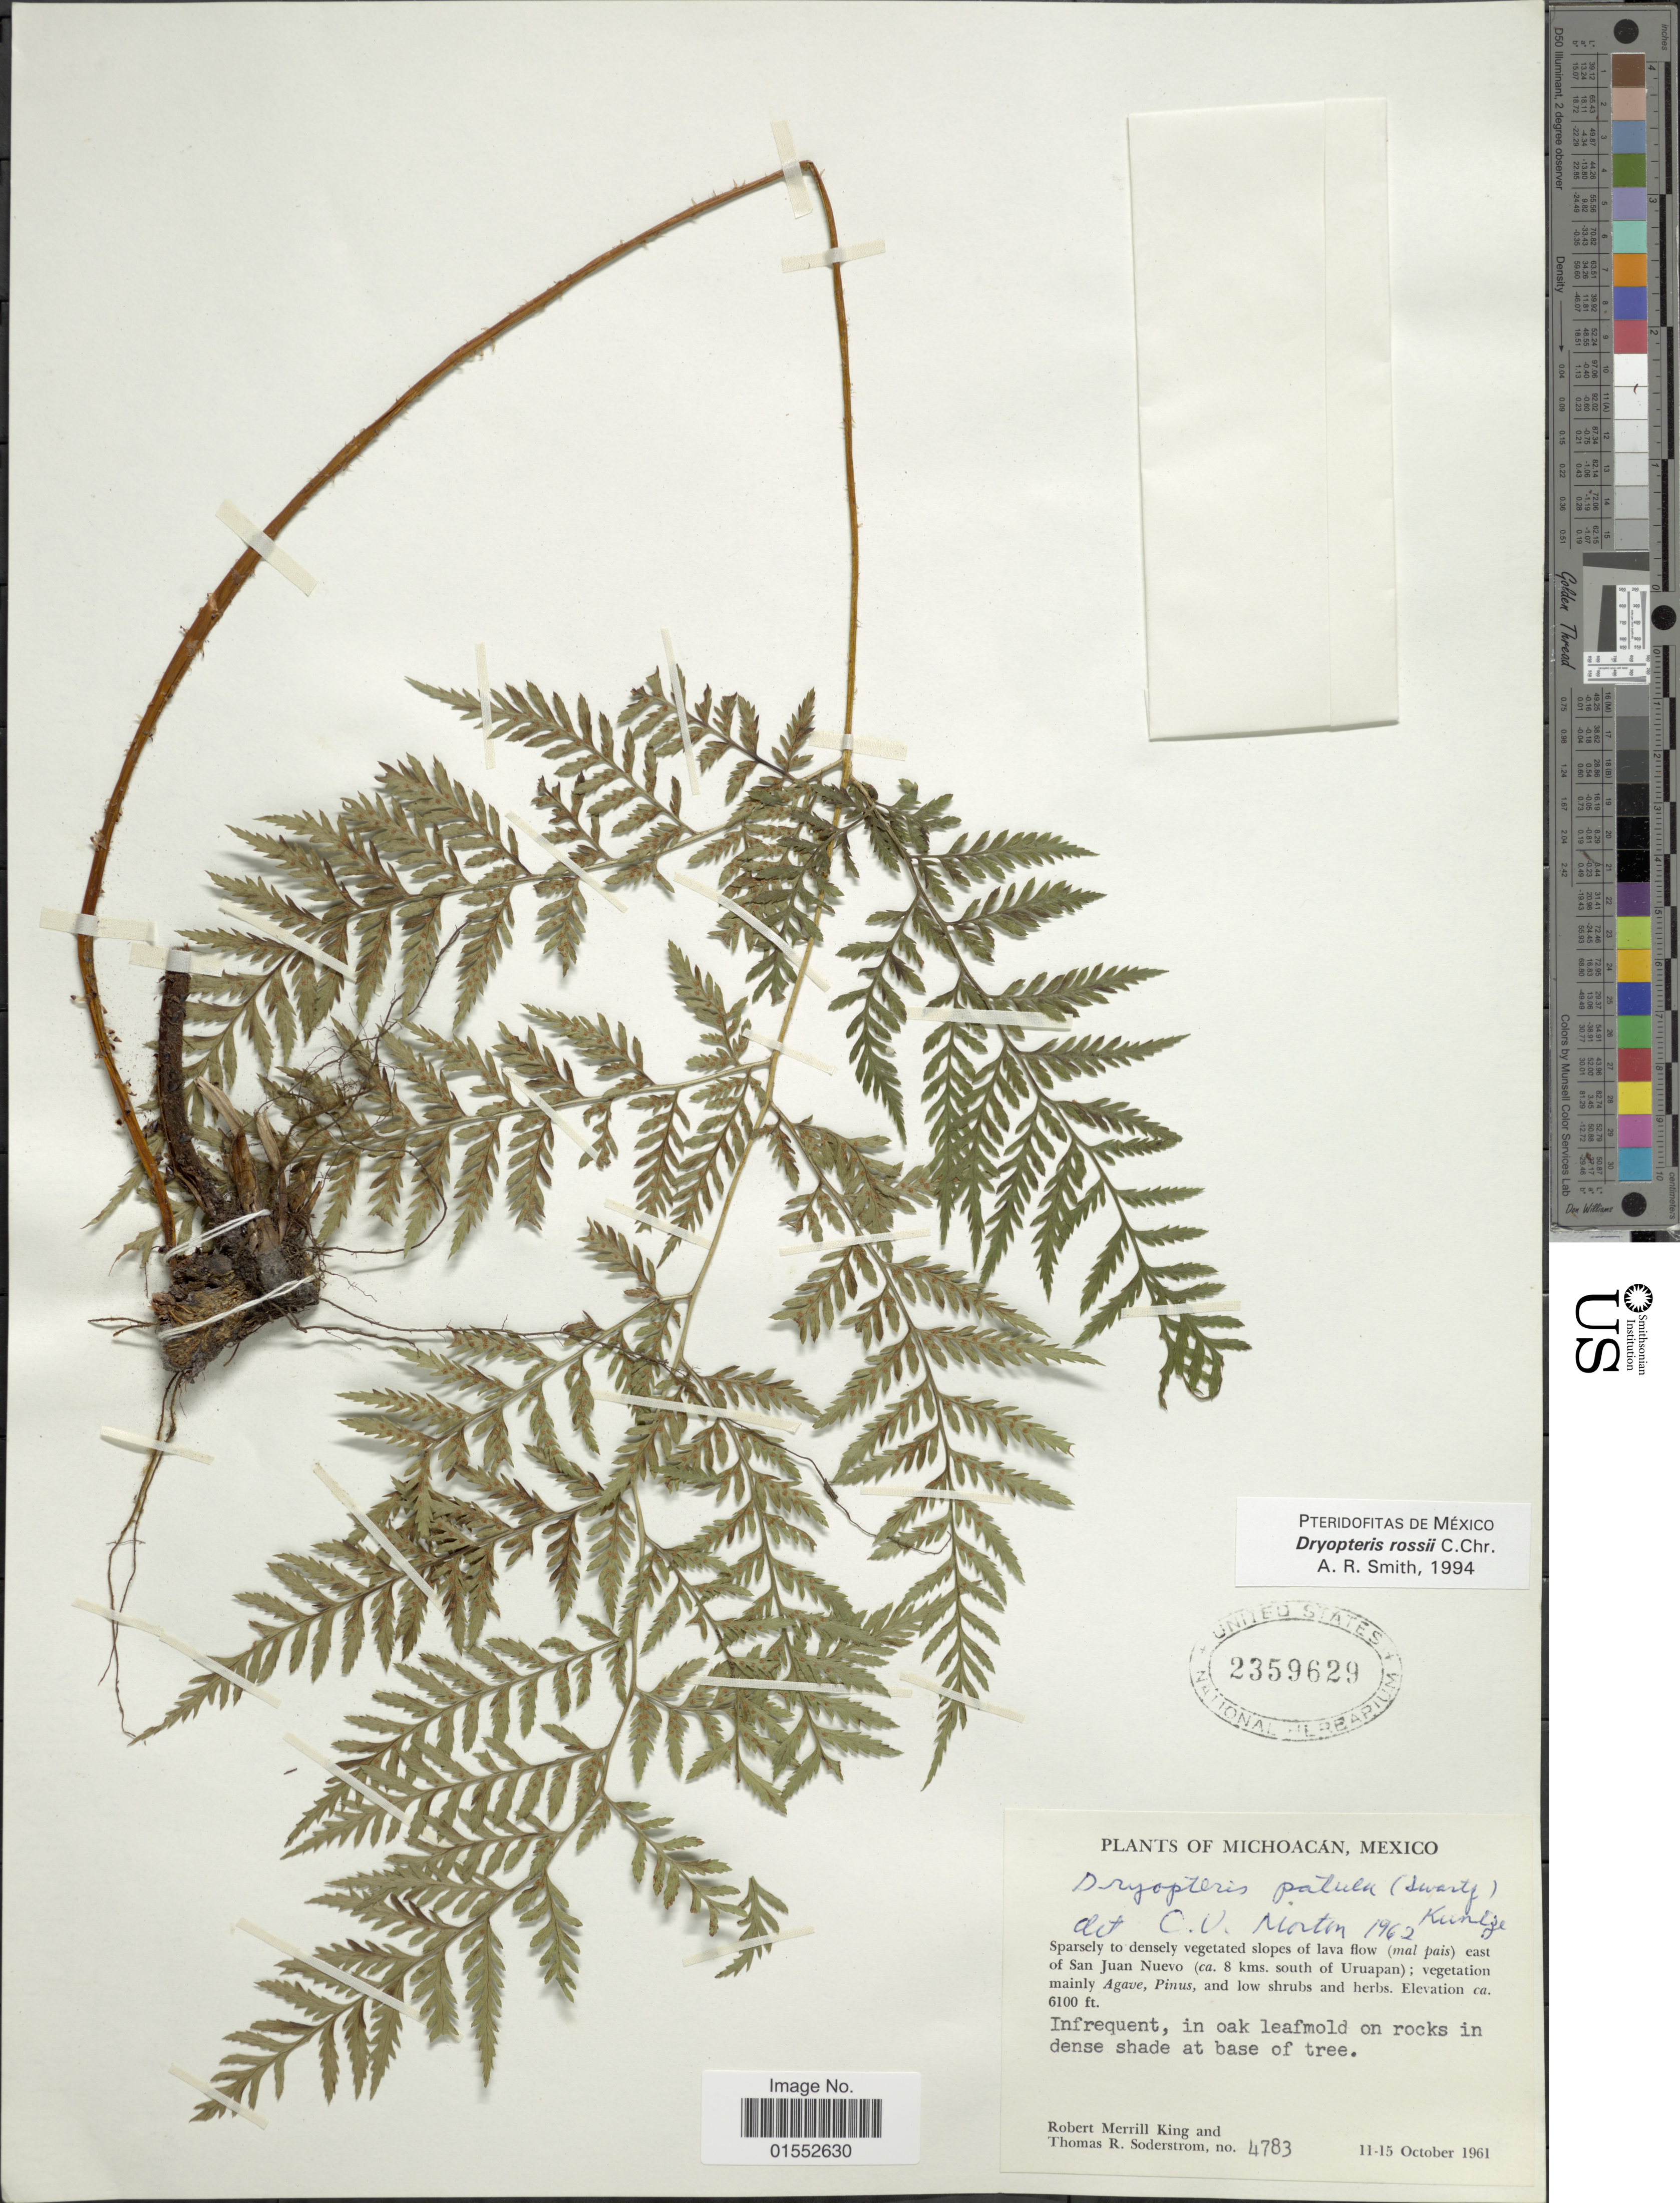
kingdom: Plantae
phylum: Tracheophyta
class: Polypodiopsida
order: Polypodiales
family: Dryopteridaceae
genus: Dryopteris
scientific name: Dryopteris rossii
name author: C. Chr.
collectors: R. M. King & T. R. Soderstrom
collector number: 4783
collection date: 1961-10-11/1961-10-15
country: Mexico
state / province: Michoacán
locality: East of San Juan Nuevo (ca. 8 kms south of Uruapan)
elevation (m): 1859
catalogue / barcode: US 2359629